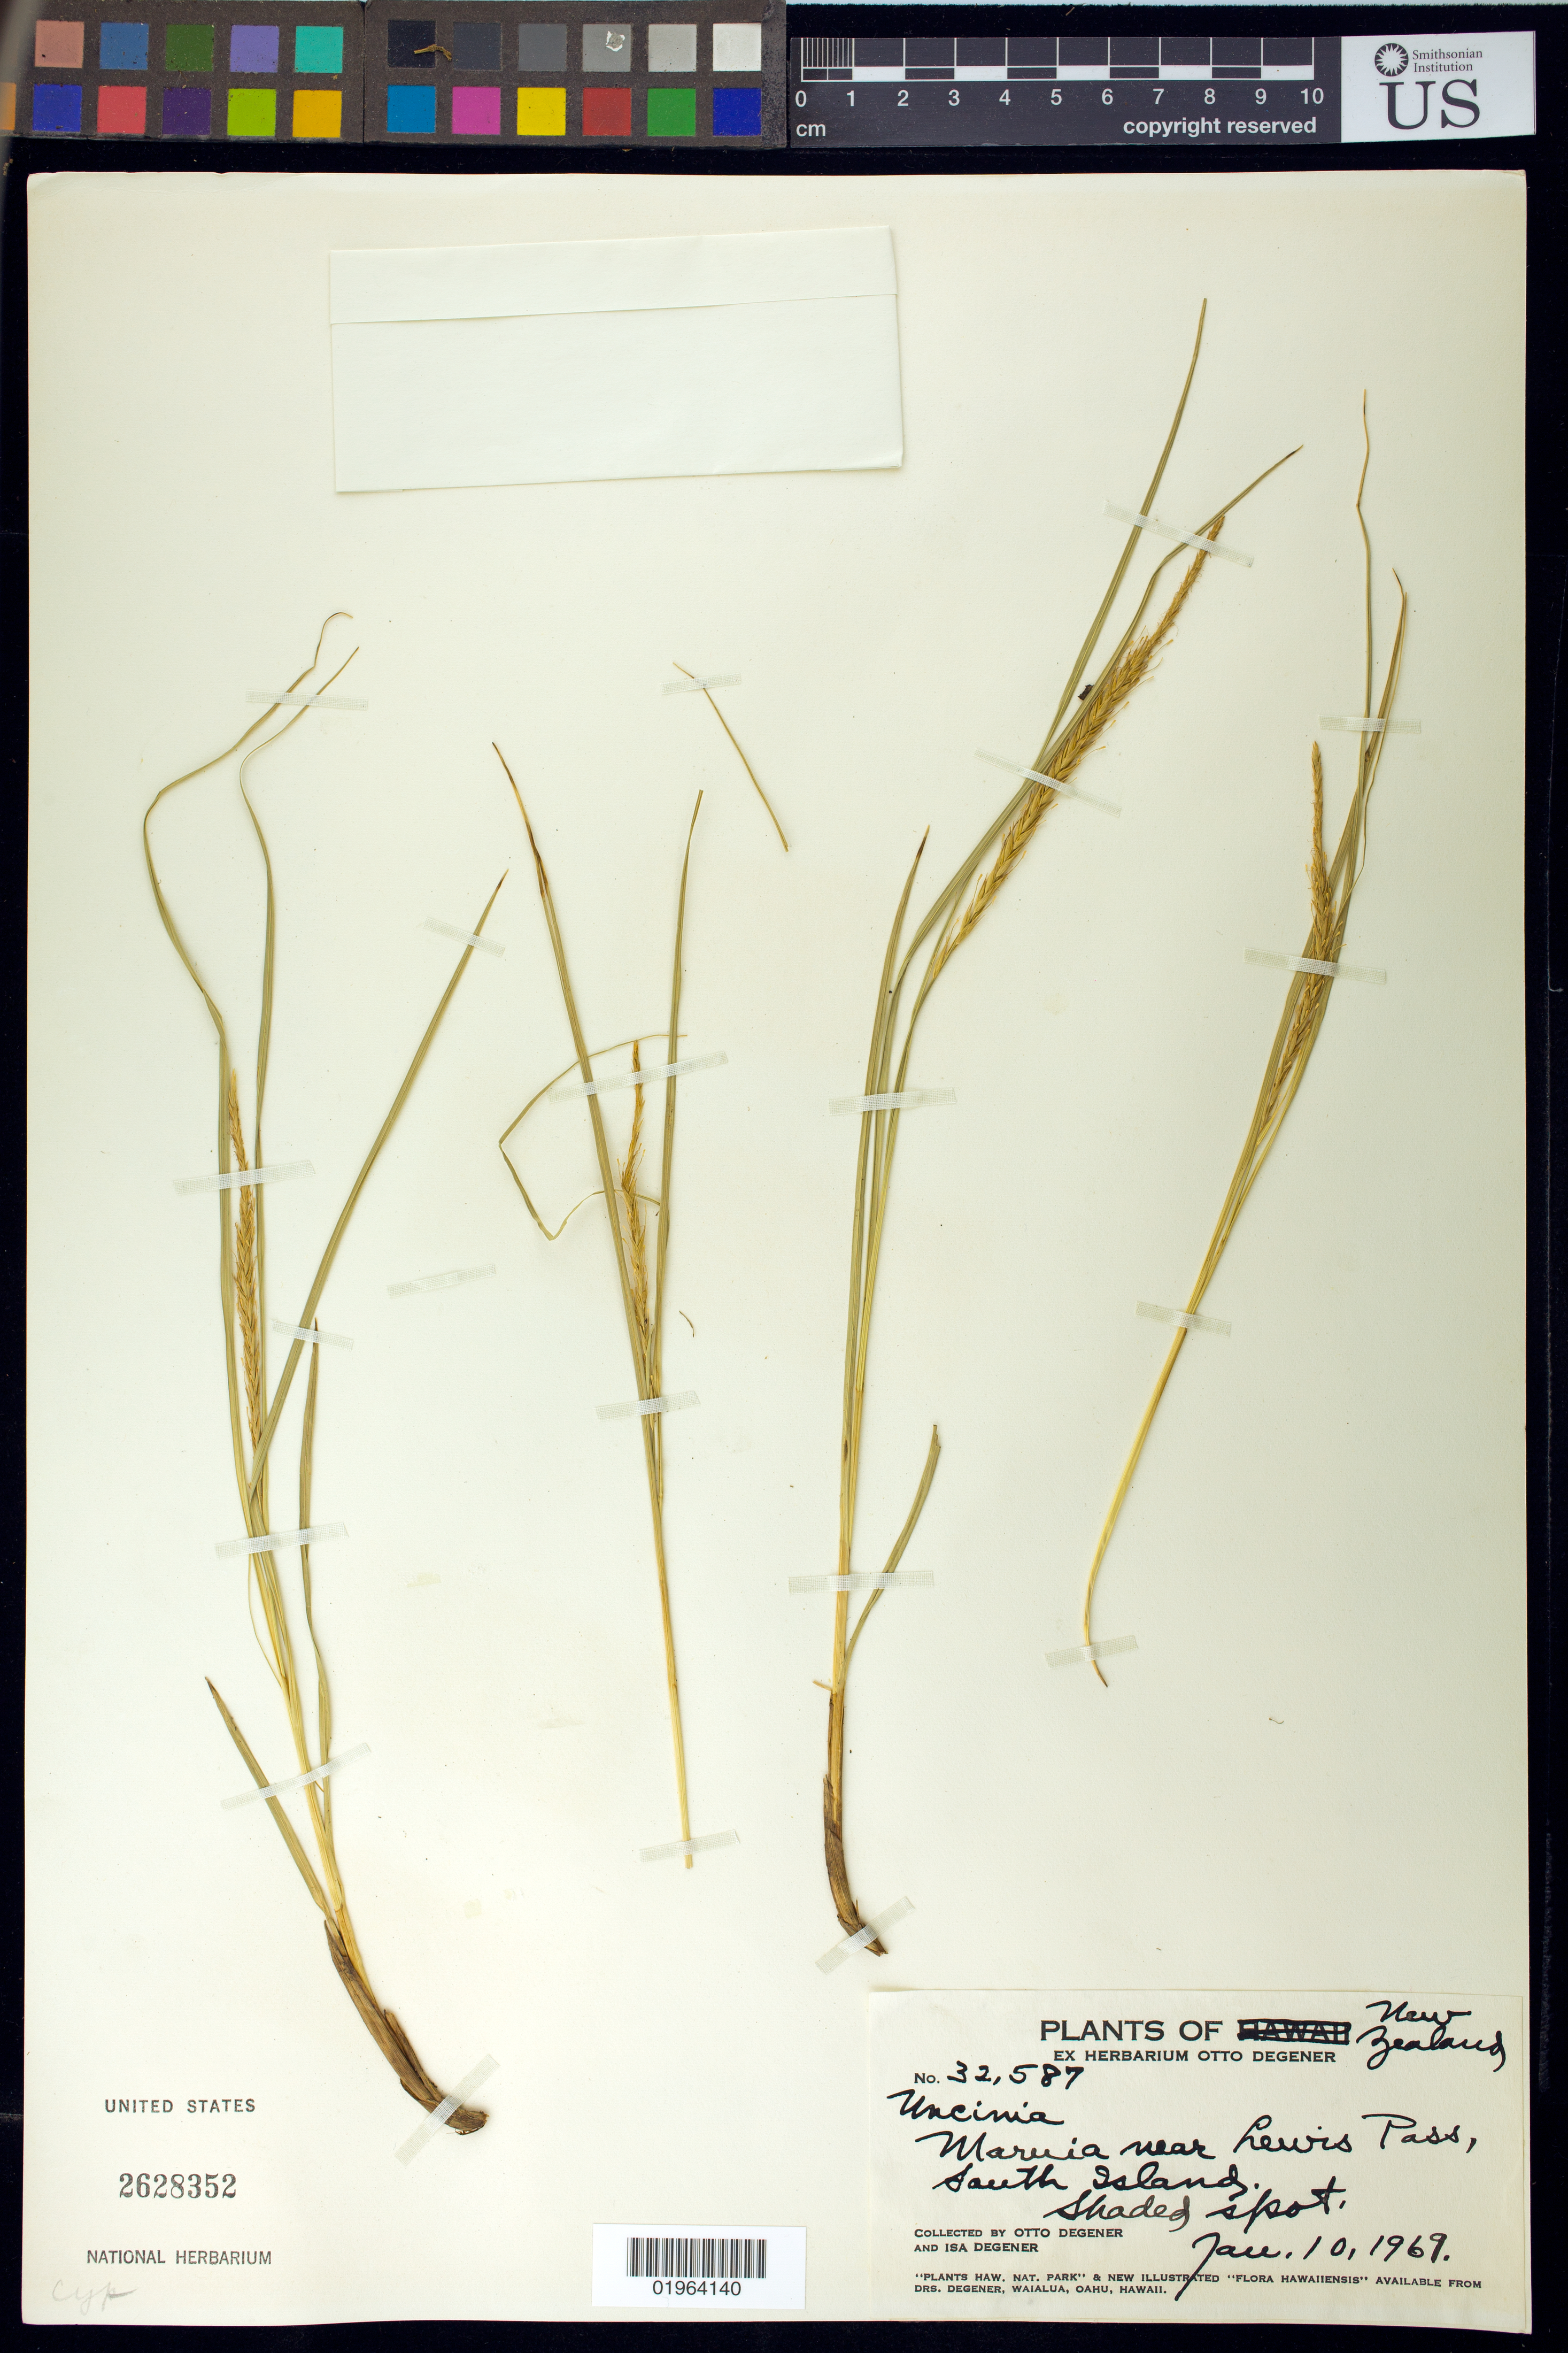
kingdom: Plantae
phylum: Tracheophyta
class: Liliopsida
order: Poales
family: Cyperaceae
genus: Carex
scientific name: Carex sp.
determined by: Strong, Mark T., (BOT), Smithsonian Institution - National Museum of Natural History (UNITED STATES)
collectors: O. Degener & I. Degener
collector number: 32587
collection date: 1969-01-10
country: New Zealand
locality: Maruia near Lewis Pass, south Island.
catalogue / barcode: US 2628352